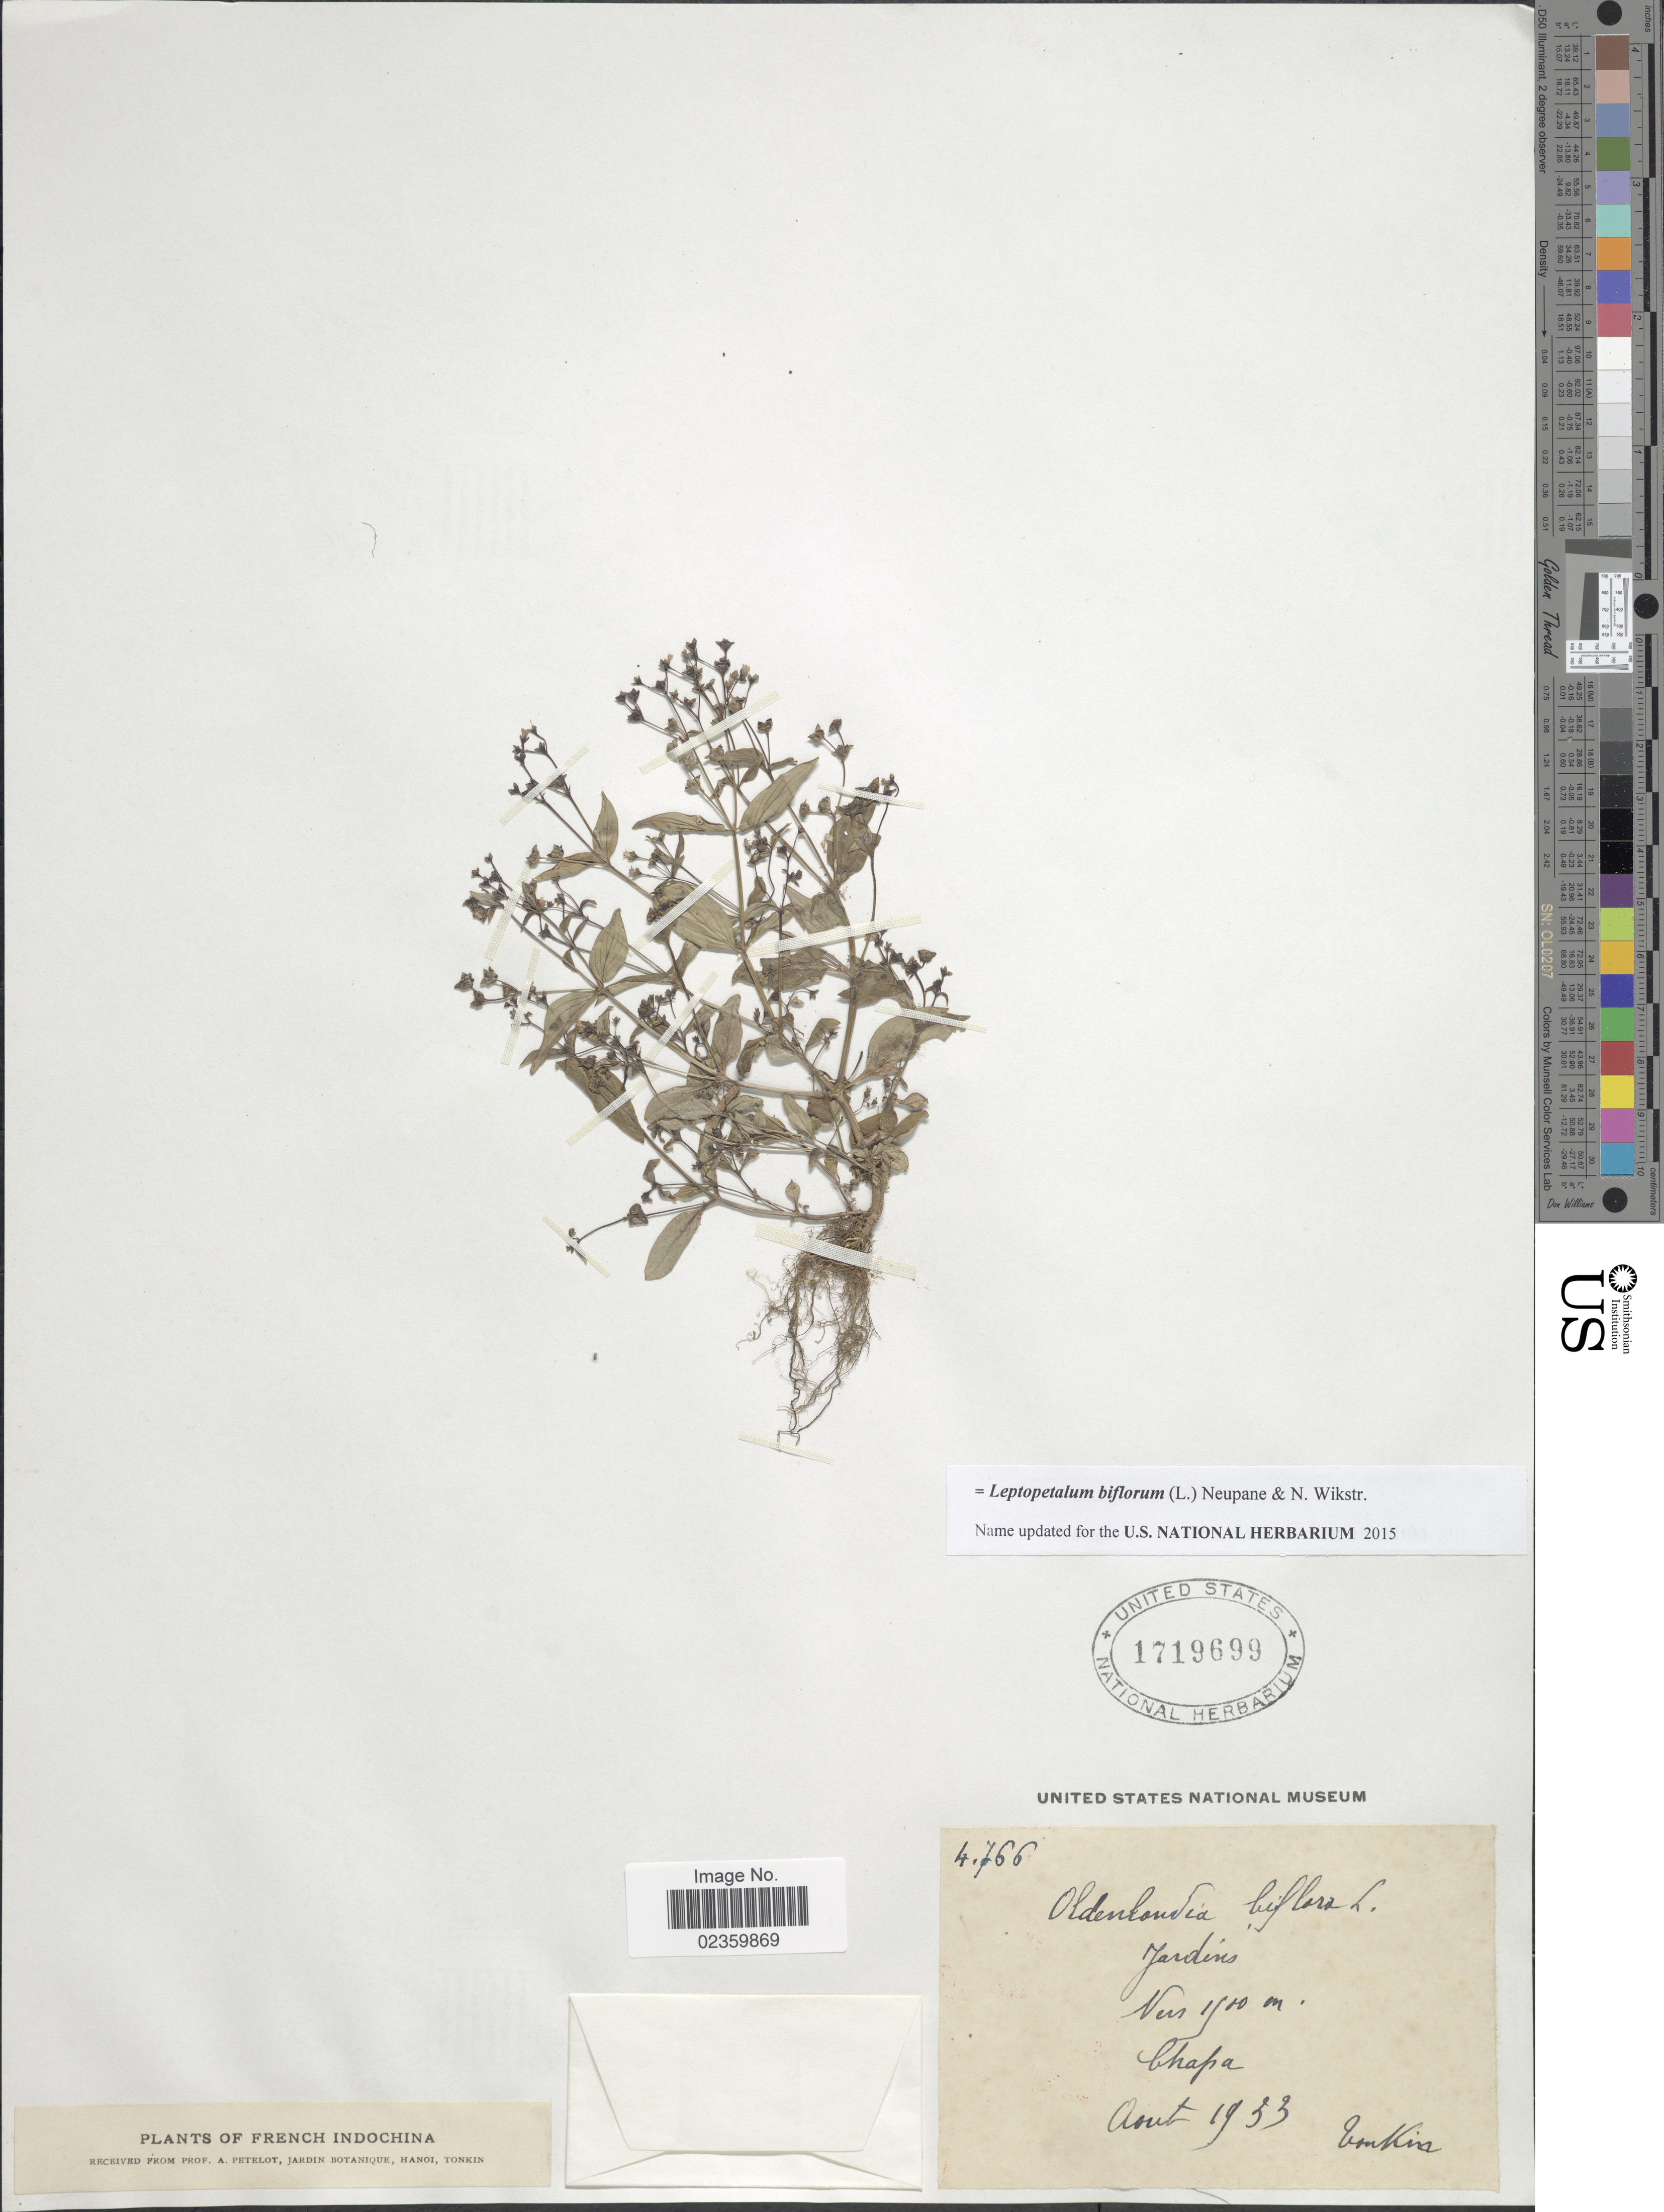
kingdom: Plantae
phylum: Tracheophyta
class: Magnoliopsida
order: Gentianales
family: Rubiaceae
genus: Leptopetalum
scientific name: Leptopetalum biflorum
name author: (L.) Neupane & N. Wikstr.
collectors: ex herb. Jardin Botanique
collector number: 4766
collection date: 1933-08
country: Vietnam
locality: French Indochina, Tonkin, Jardins, Chapa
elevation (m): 1900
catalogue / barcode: US 1719699